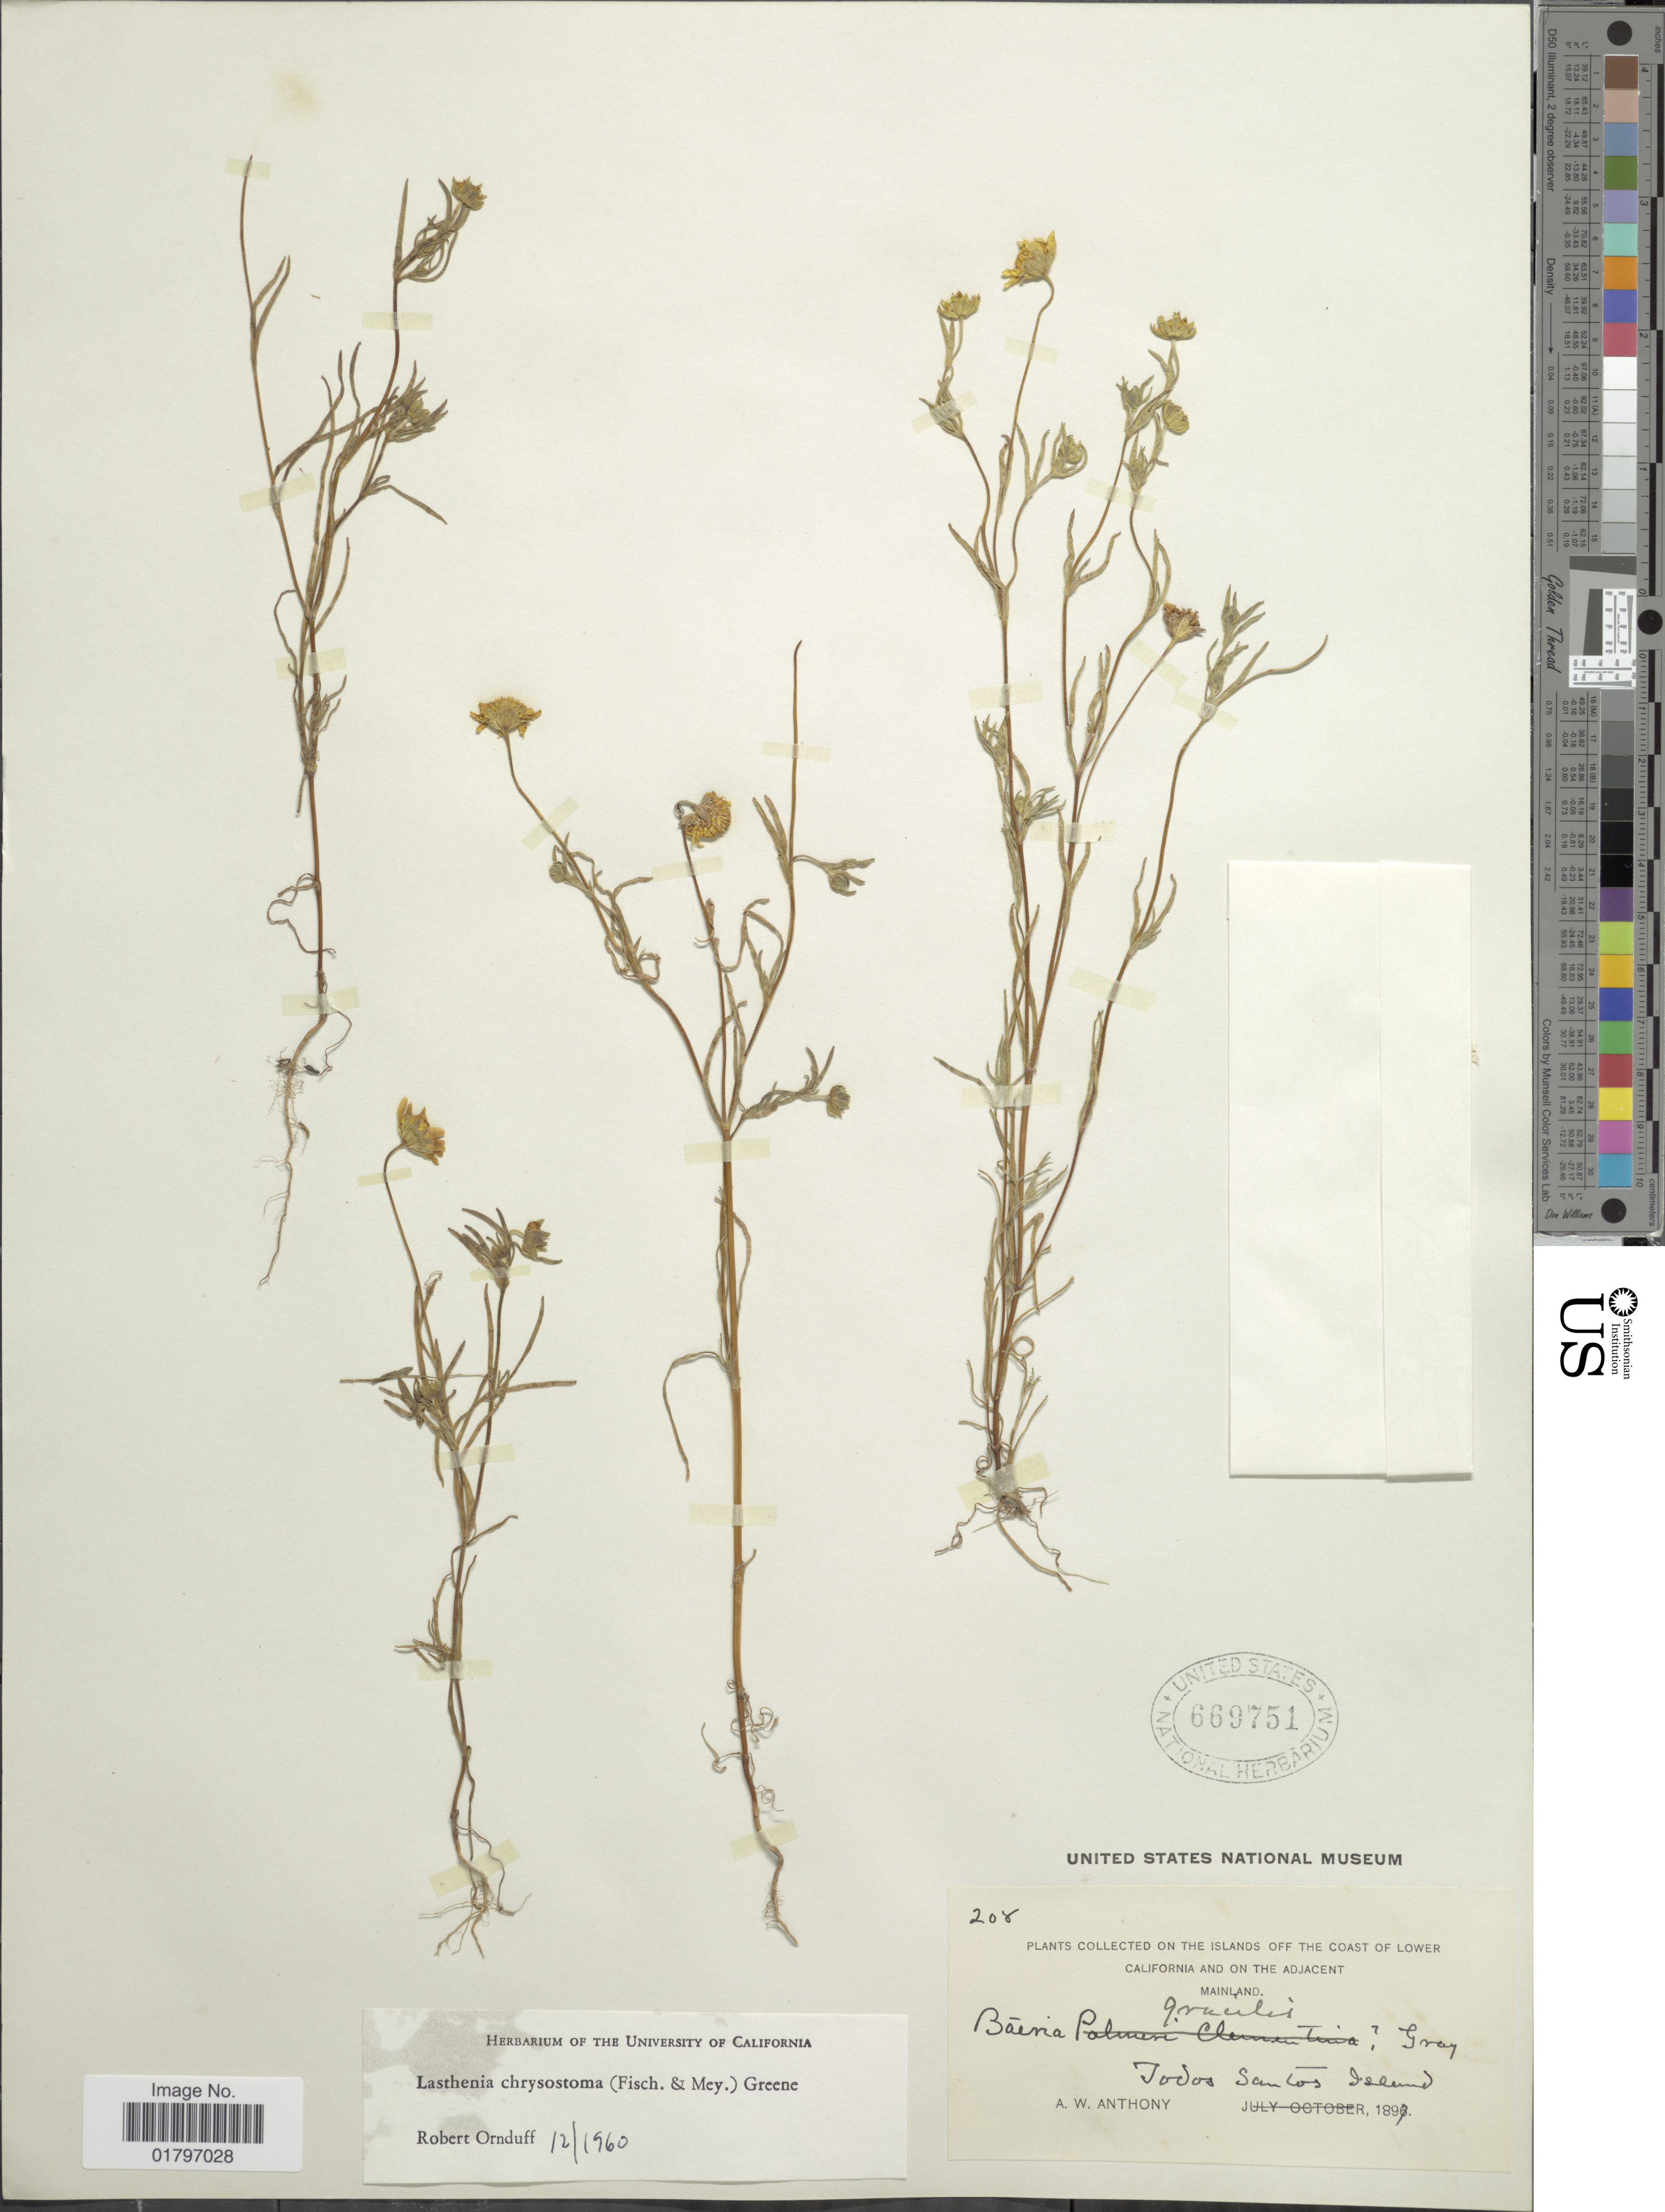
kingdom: Plantae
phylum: Tracheophyta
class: Magnoliopsida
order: Asterales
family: Asteraceae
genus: Lasthenia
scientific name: Lasthenia chrysostoma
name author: (Fisch. & C.A. Mey.) Greene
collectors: A. W. Anthony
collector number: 208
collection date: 1897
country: Mexico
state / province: Baja California Sur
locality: On the islands off the coast of Lower California and on the adjacent Mainland. Todos Santos Island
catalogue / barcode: US 669751